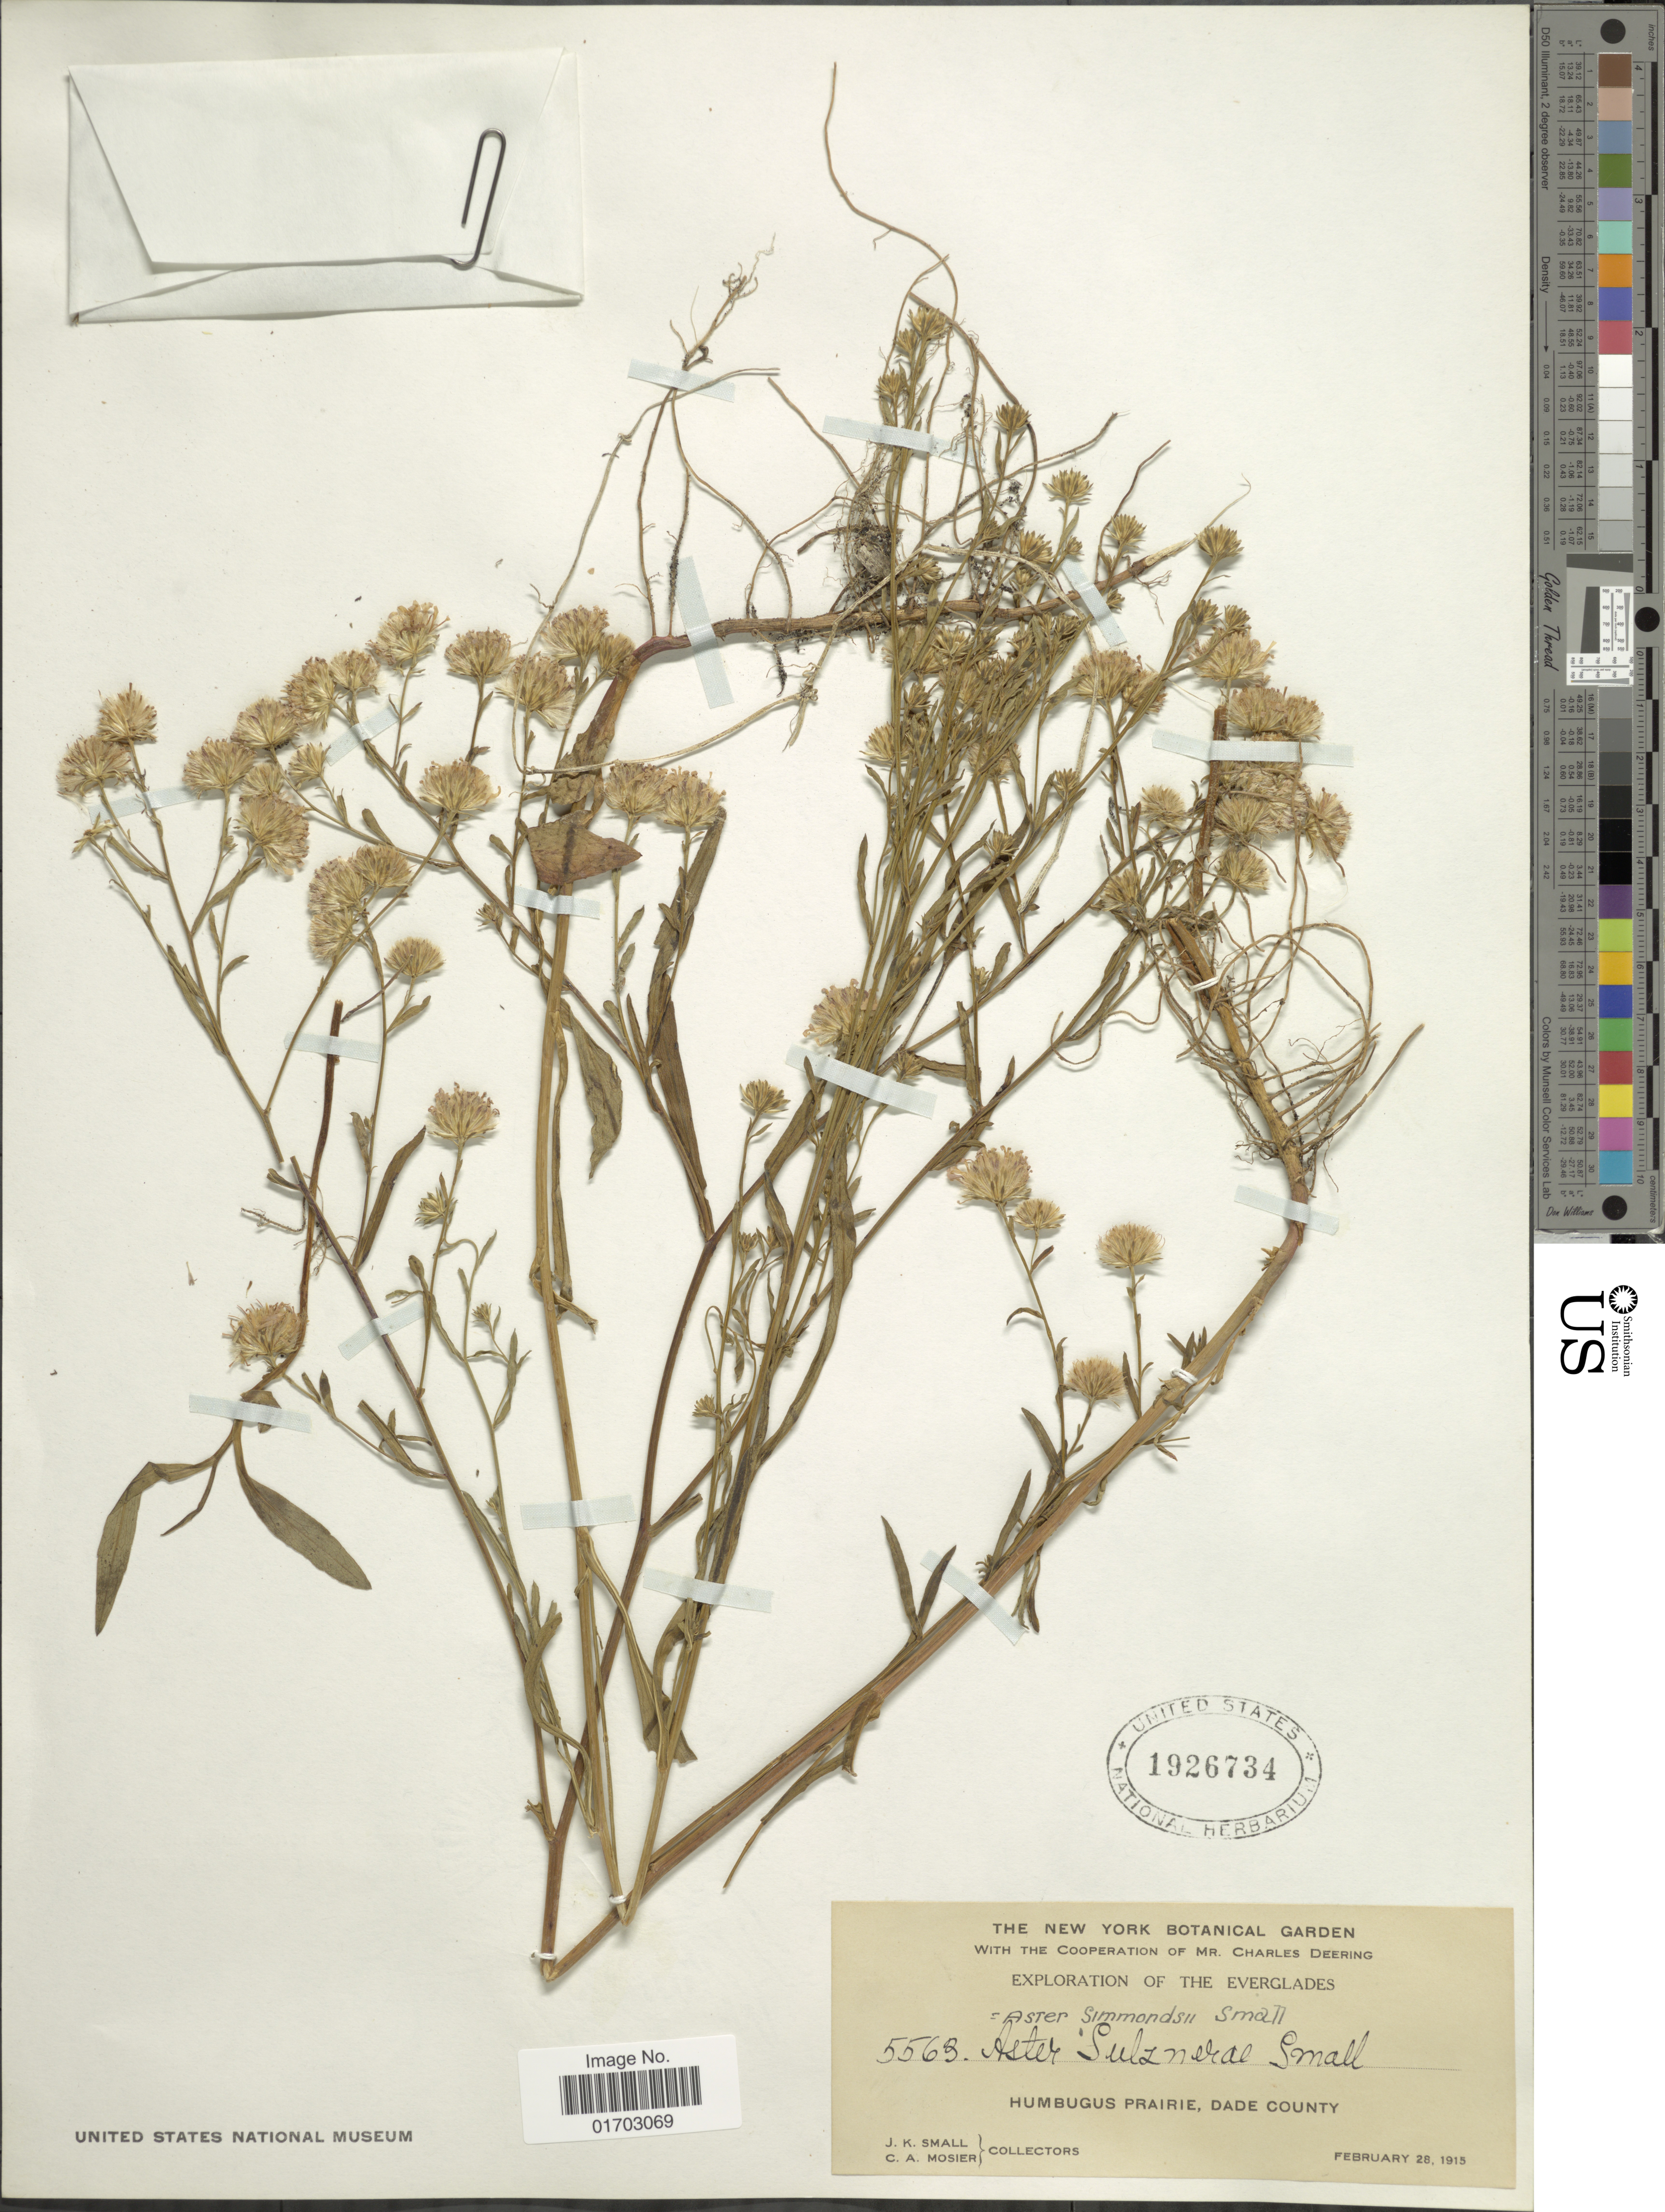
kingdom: Plantae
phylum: Tracheophyta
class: Magnoliopsida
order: Asterales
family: Asteraceae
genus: Symphyotrichum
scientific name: Symphyotrichum simmondsii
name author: (Small) G.L. Nesom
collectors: J. K. Small & C. A. Mosier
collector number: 5563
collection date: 1915-02-28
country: United States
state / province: Florida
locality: Humbugus Prairie, Dade County.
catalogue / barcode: US 1926734